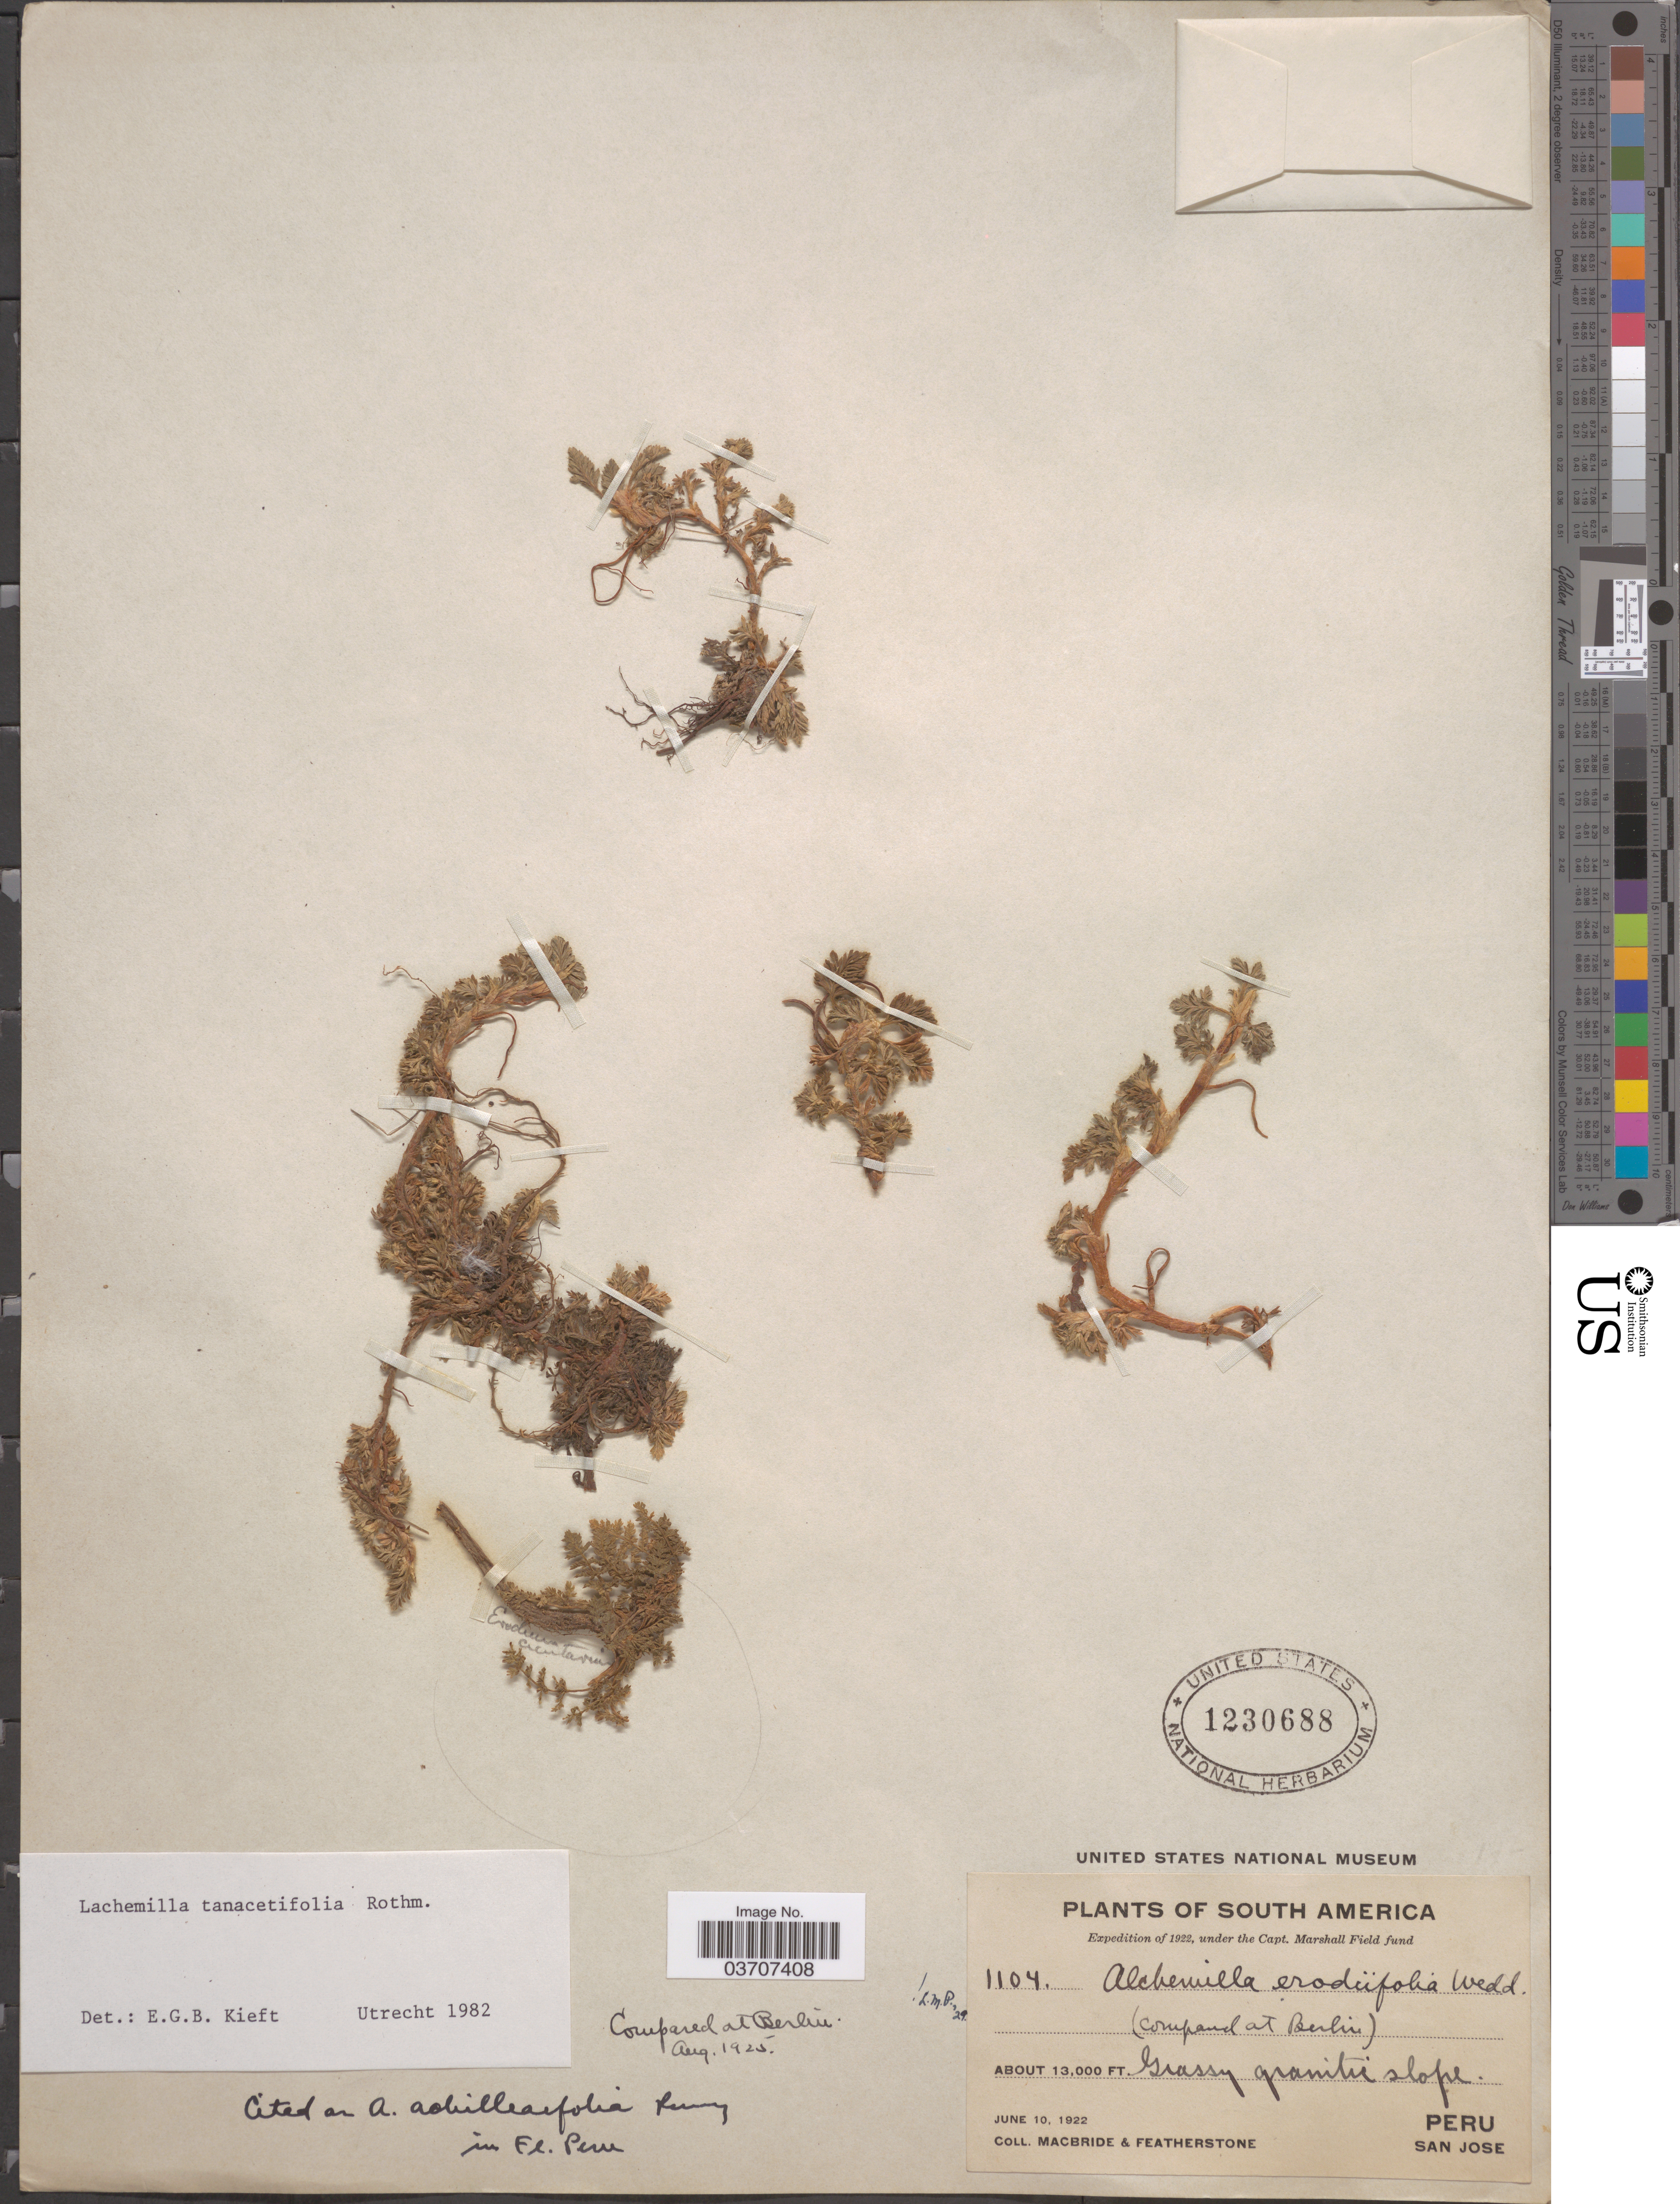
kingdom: Plantae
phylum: Tracheophyta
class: Magnoliopsida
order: Rosales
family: Rosaceae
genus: Lachemilla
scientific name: Lachemilla tanacetifolia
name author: Rothm.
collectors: Macbride, -- & -. Featherstone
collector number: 1104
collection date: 1922-06-10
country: Peru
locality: San Jose.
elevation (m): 3962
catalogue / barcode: US 1230688